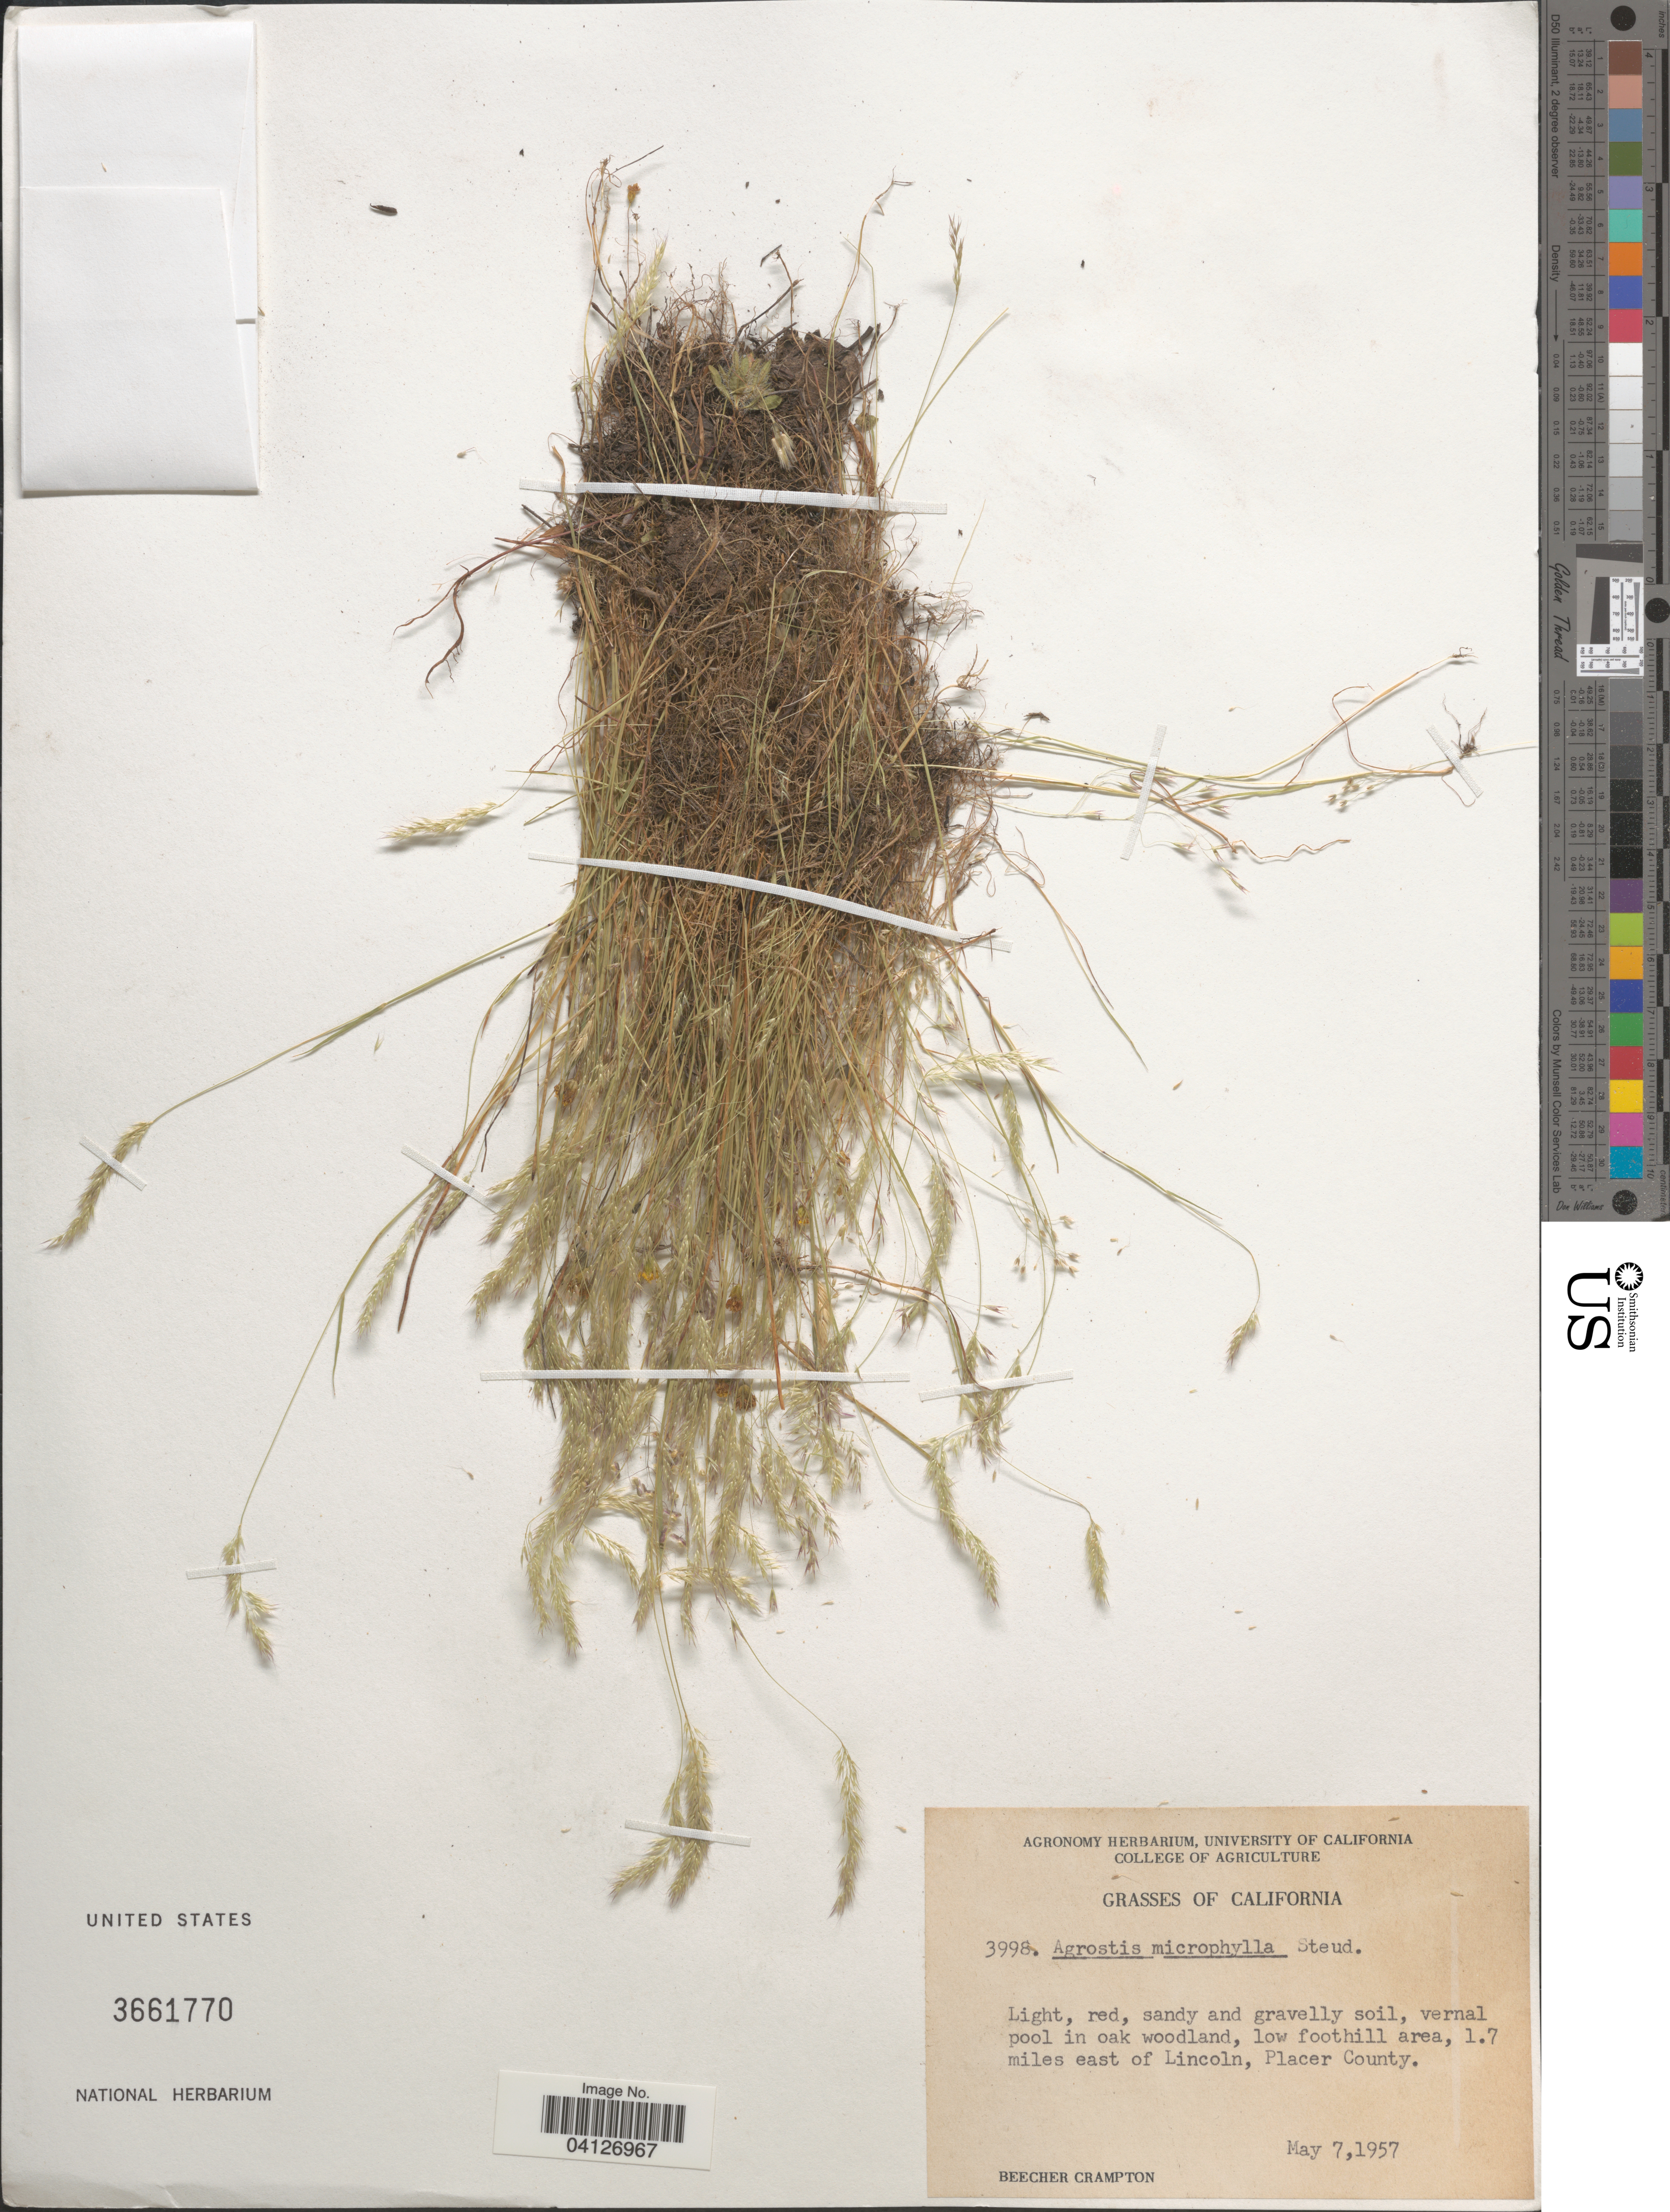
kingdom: Plantae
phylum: Tracheophyta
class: Liliopsida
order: Poales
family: Poaceae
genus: Agrostis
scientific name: Agrostis microphylla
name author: Steud.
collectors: B. Crampton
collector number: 3998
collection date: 1957-05-07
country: United States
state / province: California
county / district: Placer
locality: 1.7 miles east of Lincoln, Placer County.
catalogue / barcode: US 3661770